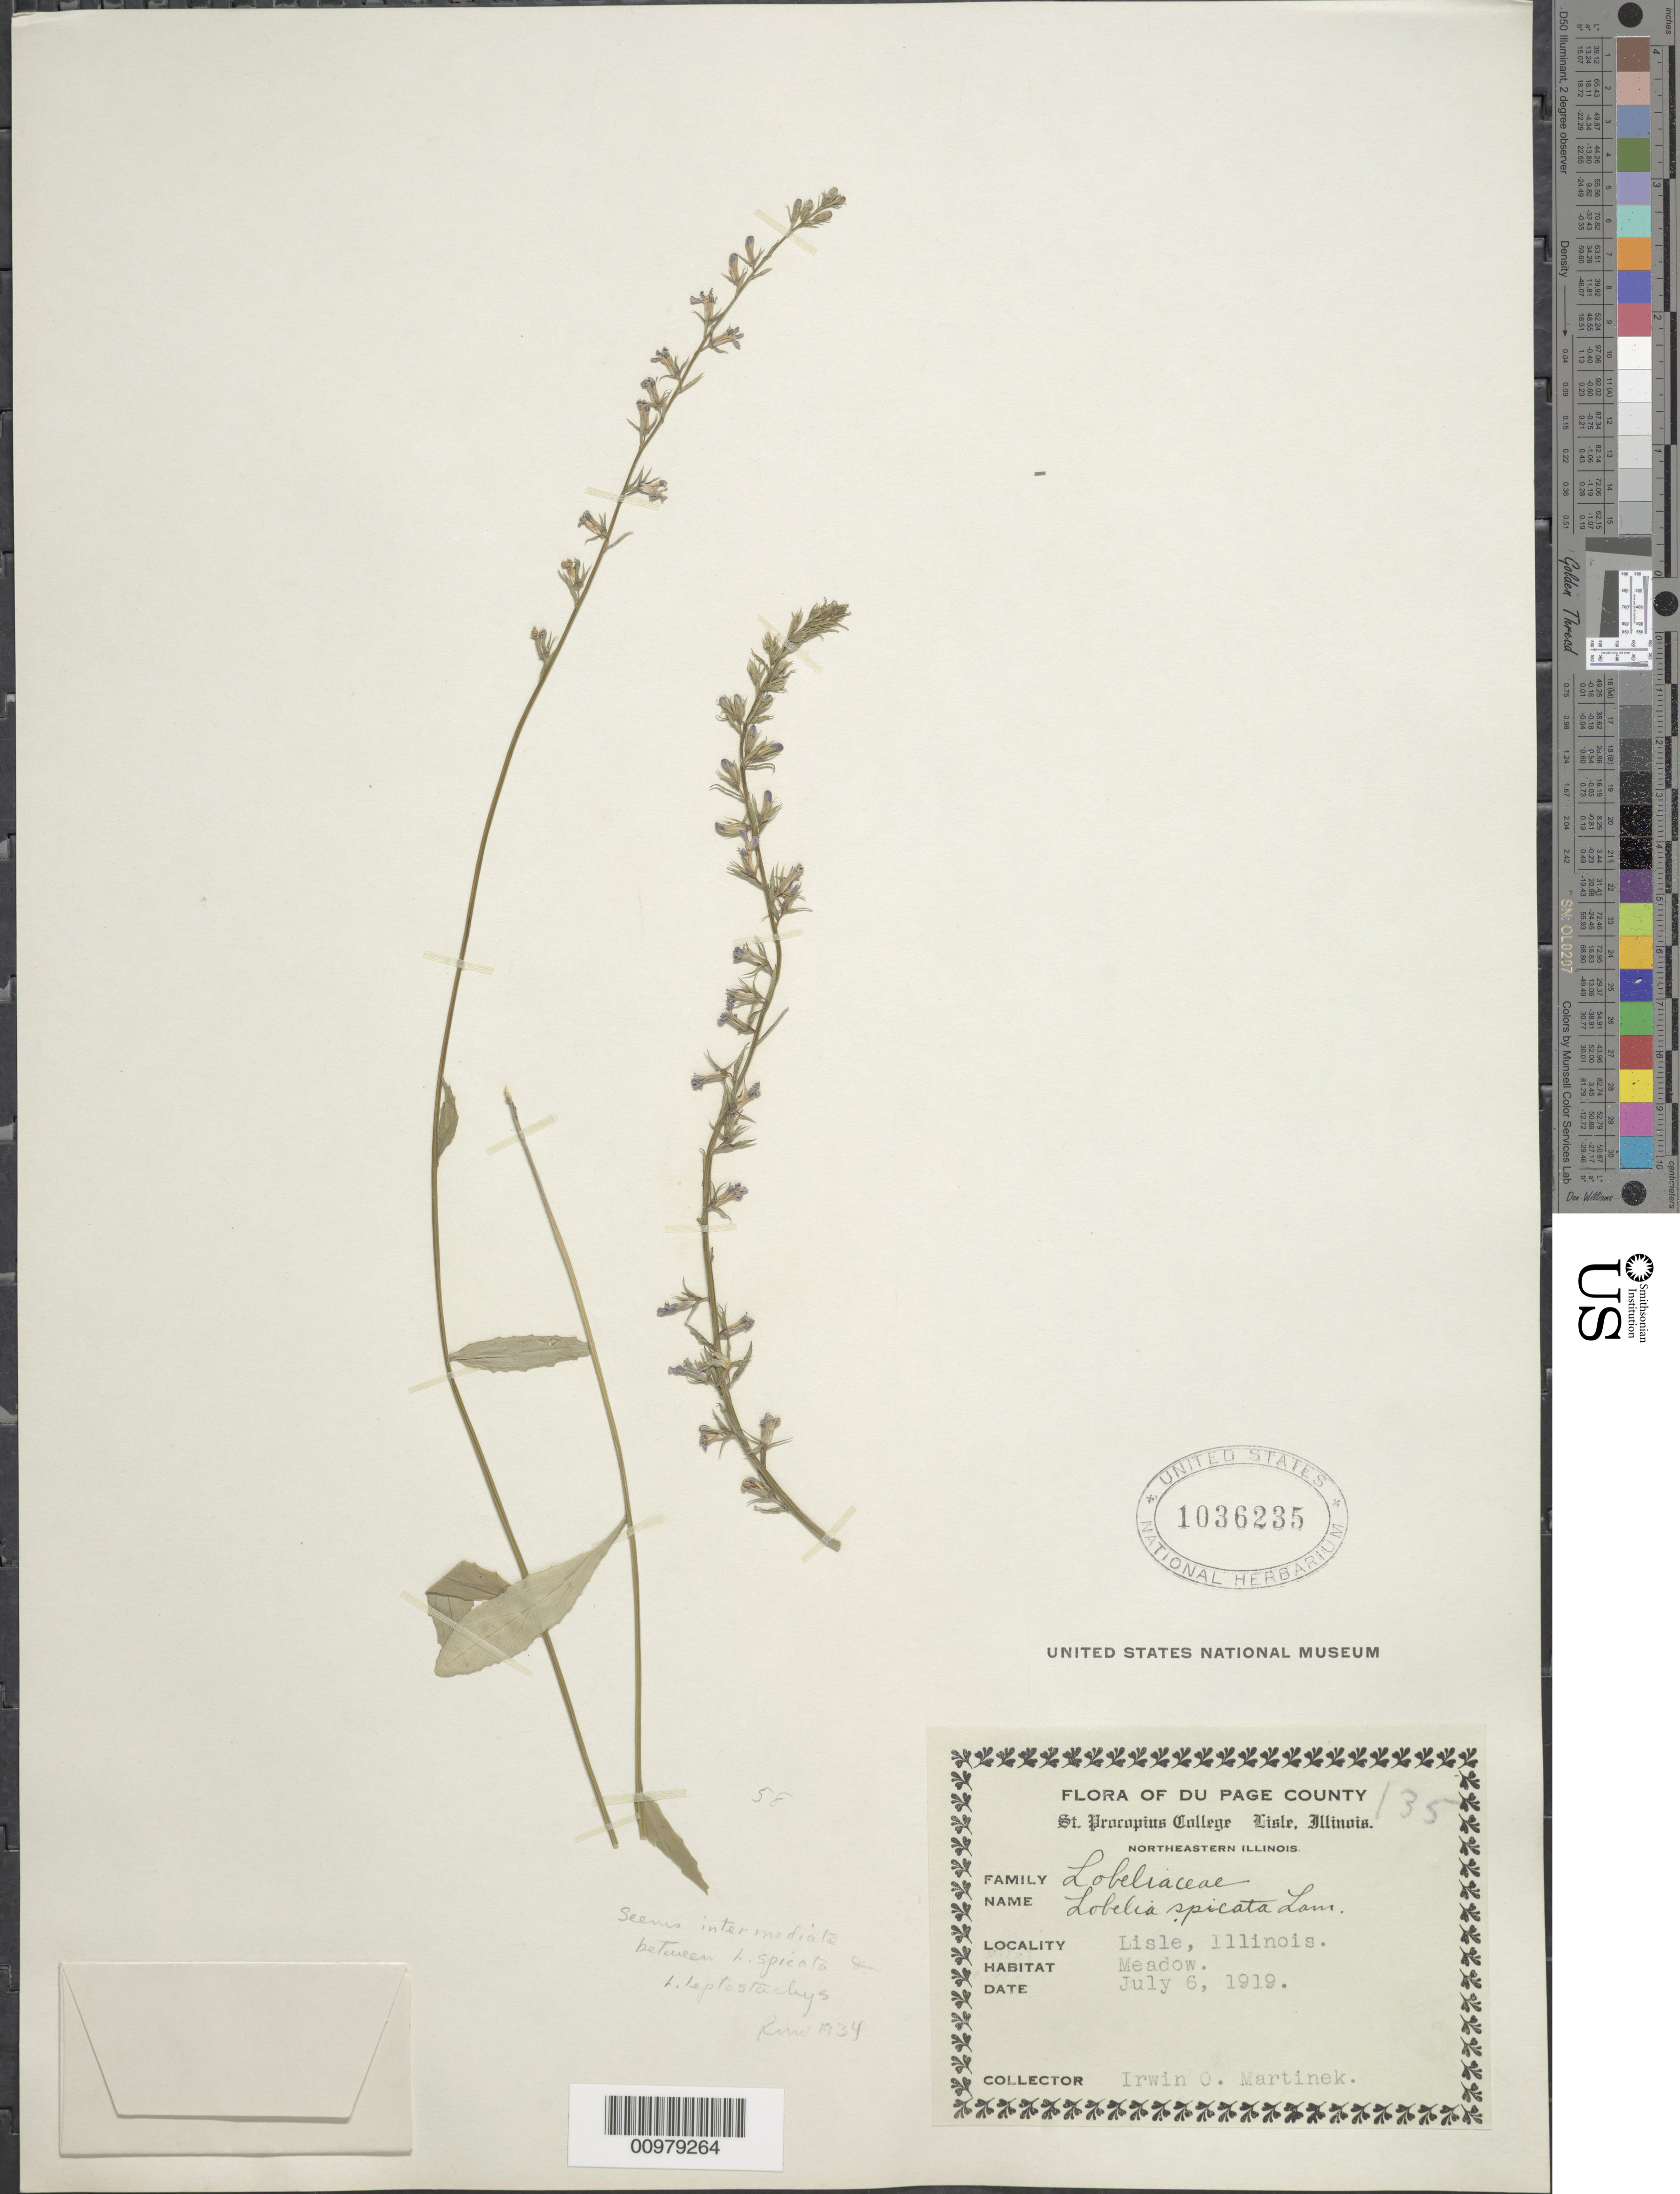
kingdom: Plantae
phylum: Tracheophyta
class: Magnoliopsida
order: Asterales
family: Campanulaceae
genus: Lobelia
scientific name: Lobelia spicata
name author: Lam.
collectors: I. Martinek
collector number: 135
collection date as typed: July 6, 1919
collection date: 1919-07-06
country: United States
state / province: Illinois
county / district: Du Page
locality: Lisle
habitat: meadow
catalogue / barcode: US 1036235